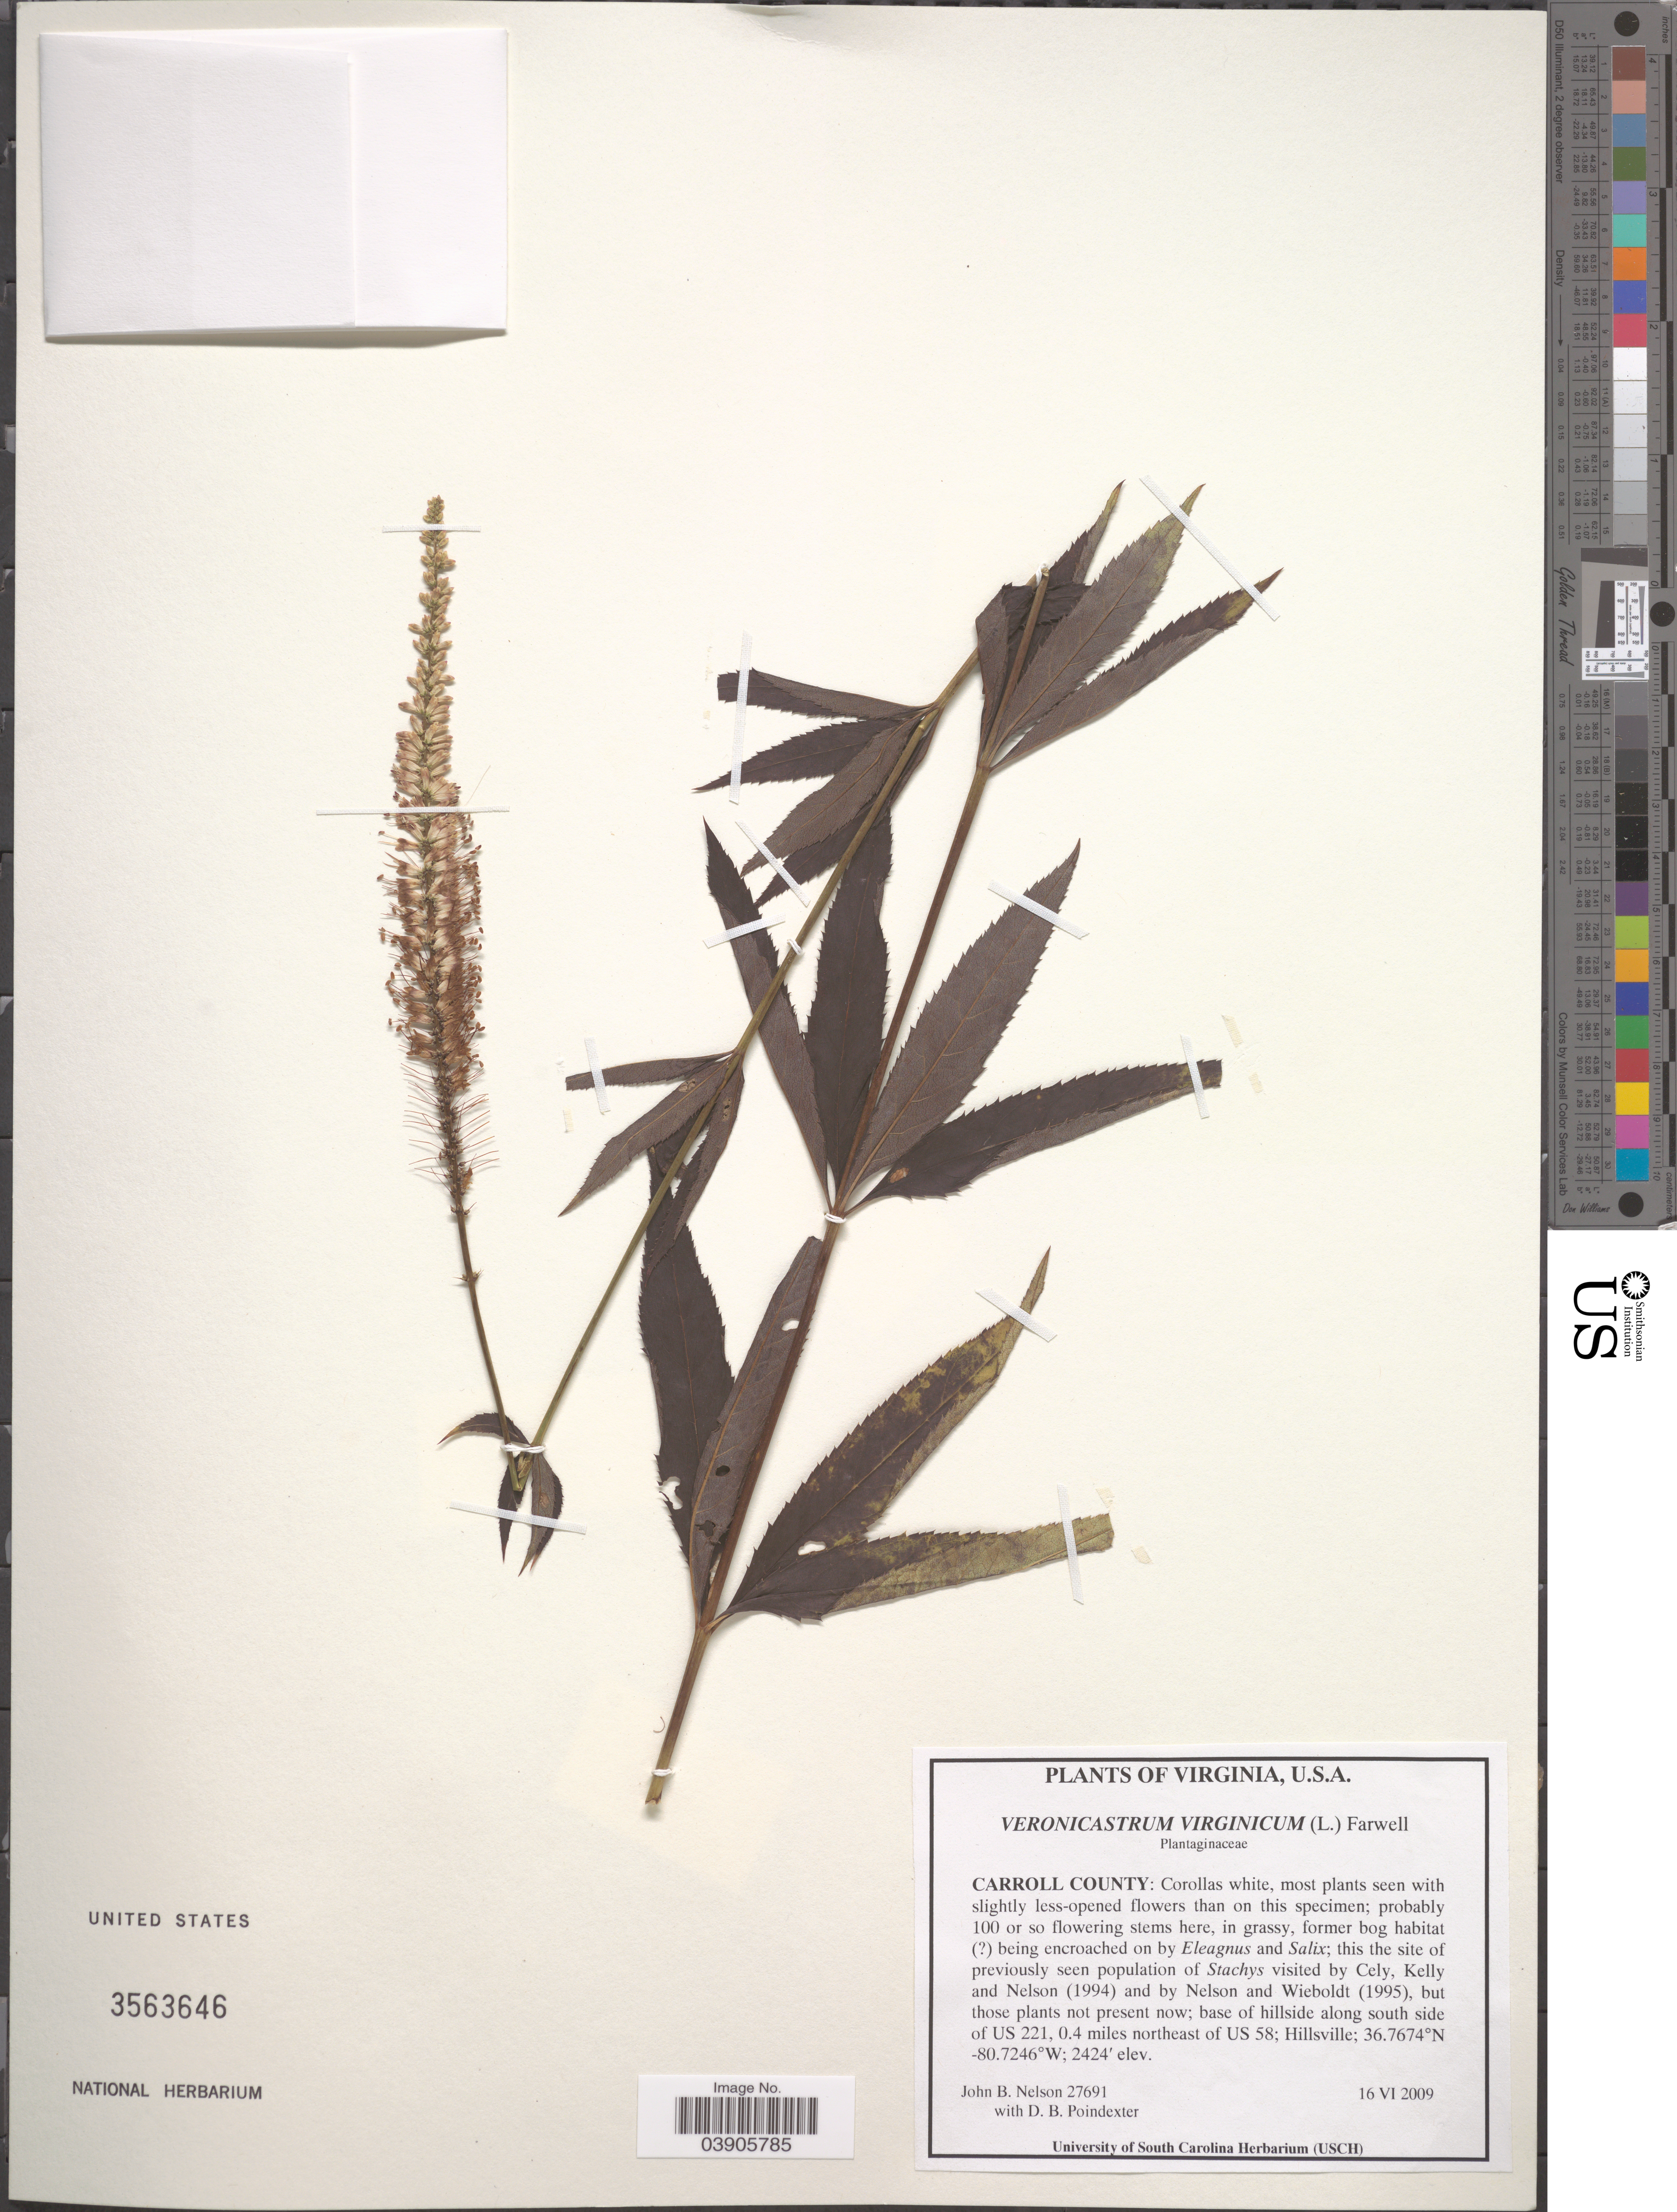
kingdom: Plantae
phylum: Tracheophyta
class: Magnoliopsida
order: Lamiales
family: Plantaginaceae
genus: Veronicastrum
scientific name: Veronicastrum virginicum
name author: (L.) Farw.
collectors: J. B. Nelson & D. Poindexter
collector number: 27691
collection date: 2009-06-16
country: United States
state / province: Virginia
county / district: Carroll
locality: Carroll County: base of hillside along south side of US 221, 0.4 miles northeast of US 58; Hillsville.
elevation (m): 739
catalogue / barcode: US 3563646